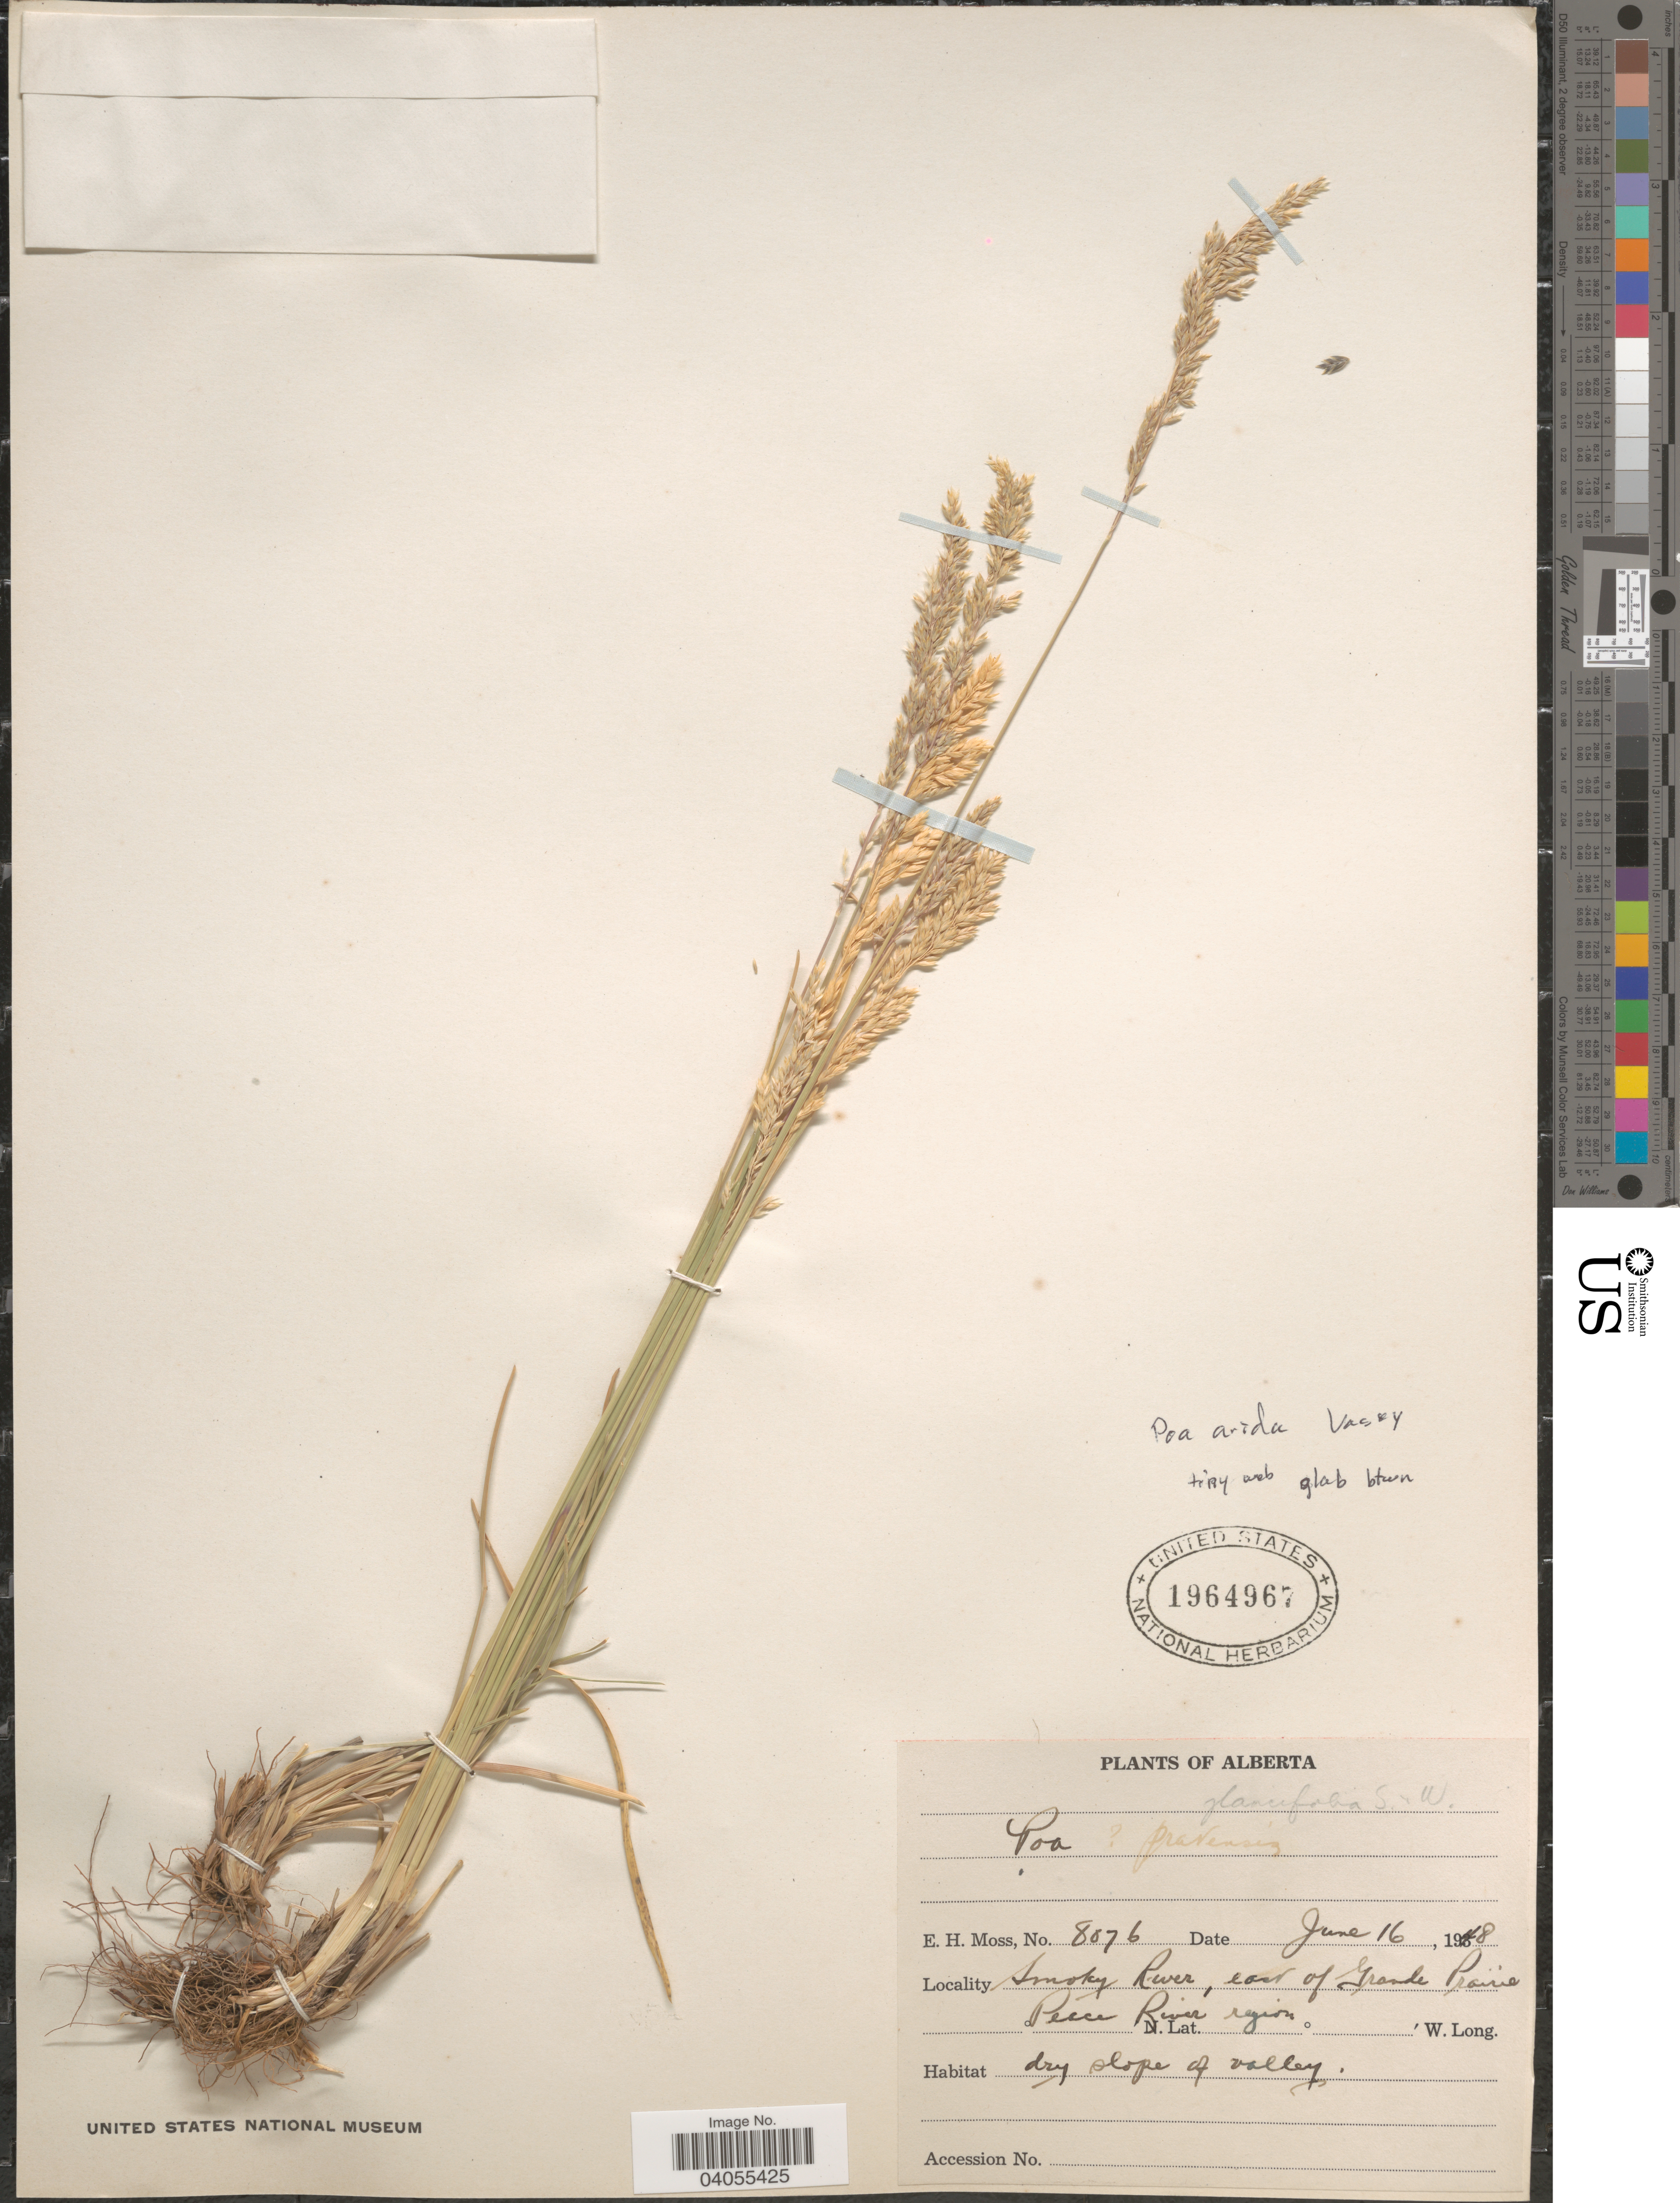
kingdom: Plantae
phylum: Tracheophyta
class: Liliopsida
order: Poales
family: Poaceae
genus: Poa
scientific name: Poa arida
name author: Vasey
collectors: E. Moss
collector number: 8076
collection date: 1948-06-16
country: Canada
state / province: Alberta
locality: Smoky River, east of Grande Prairie, Peace River region.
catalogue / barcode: US 1964967